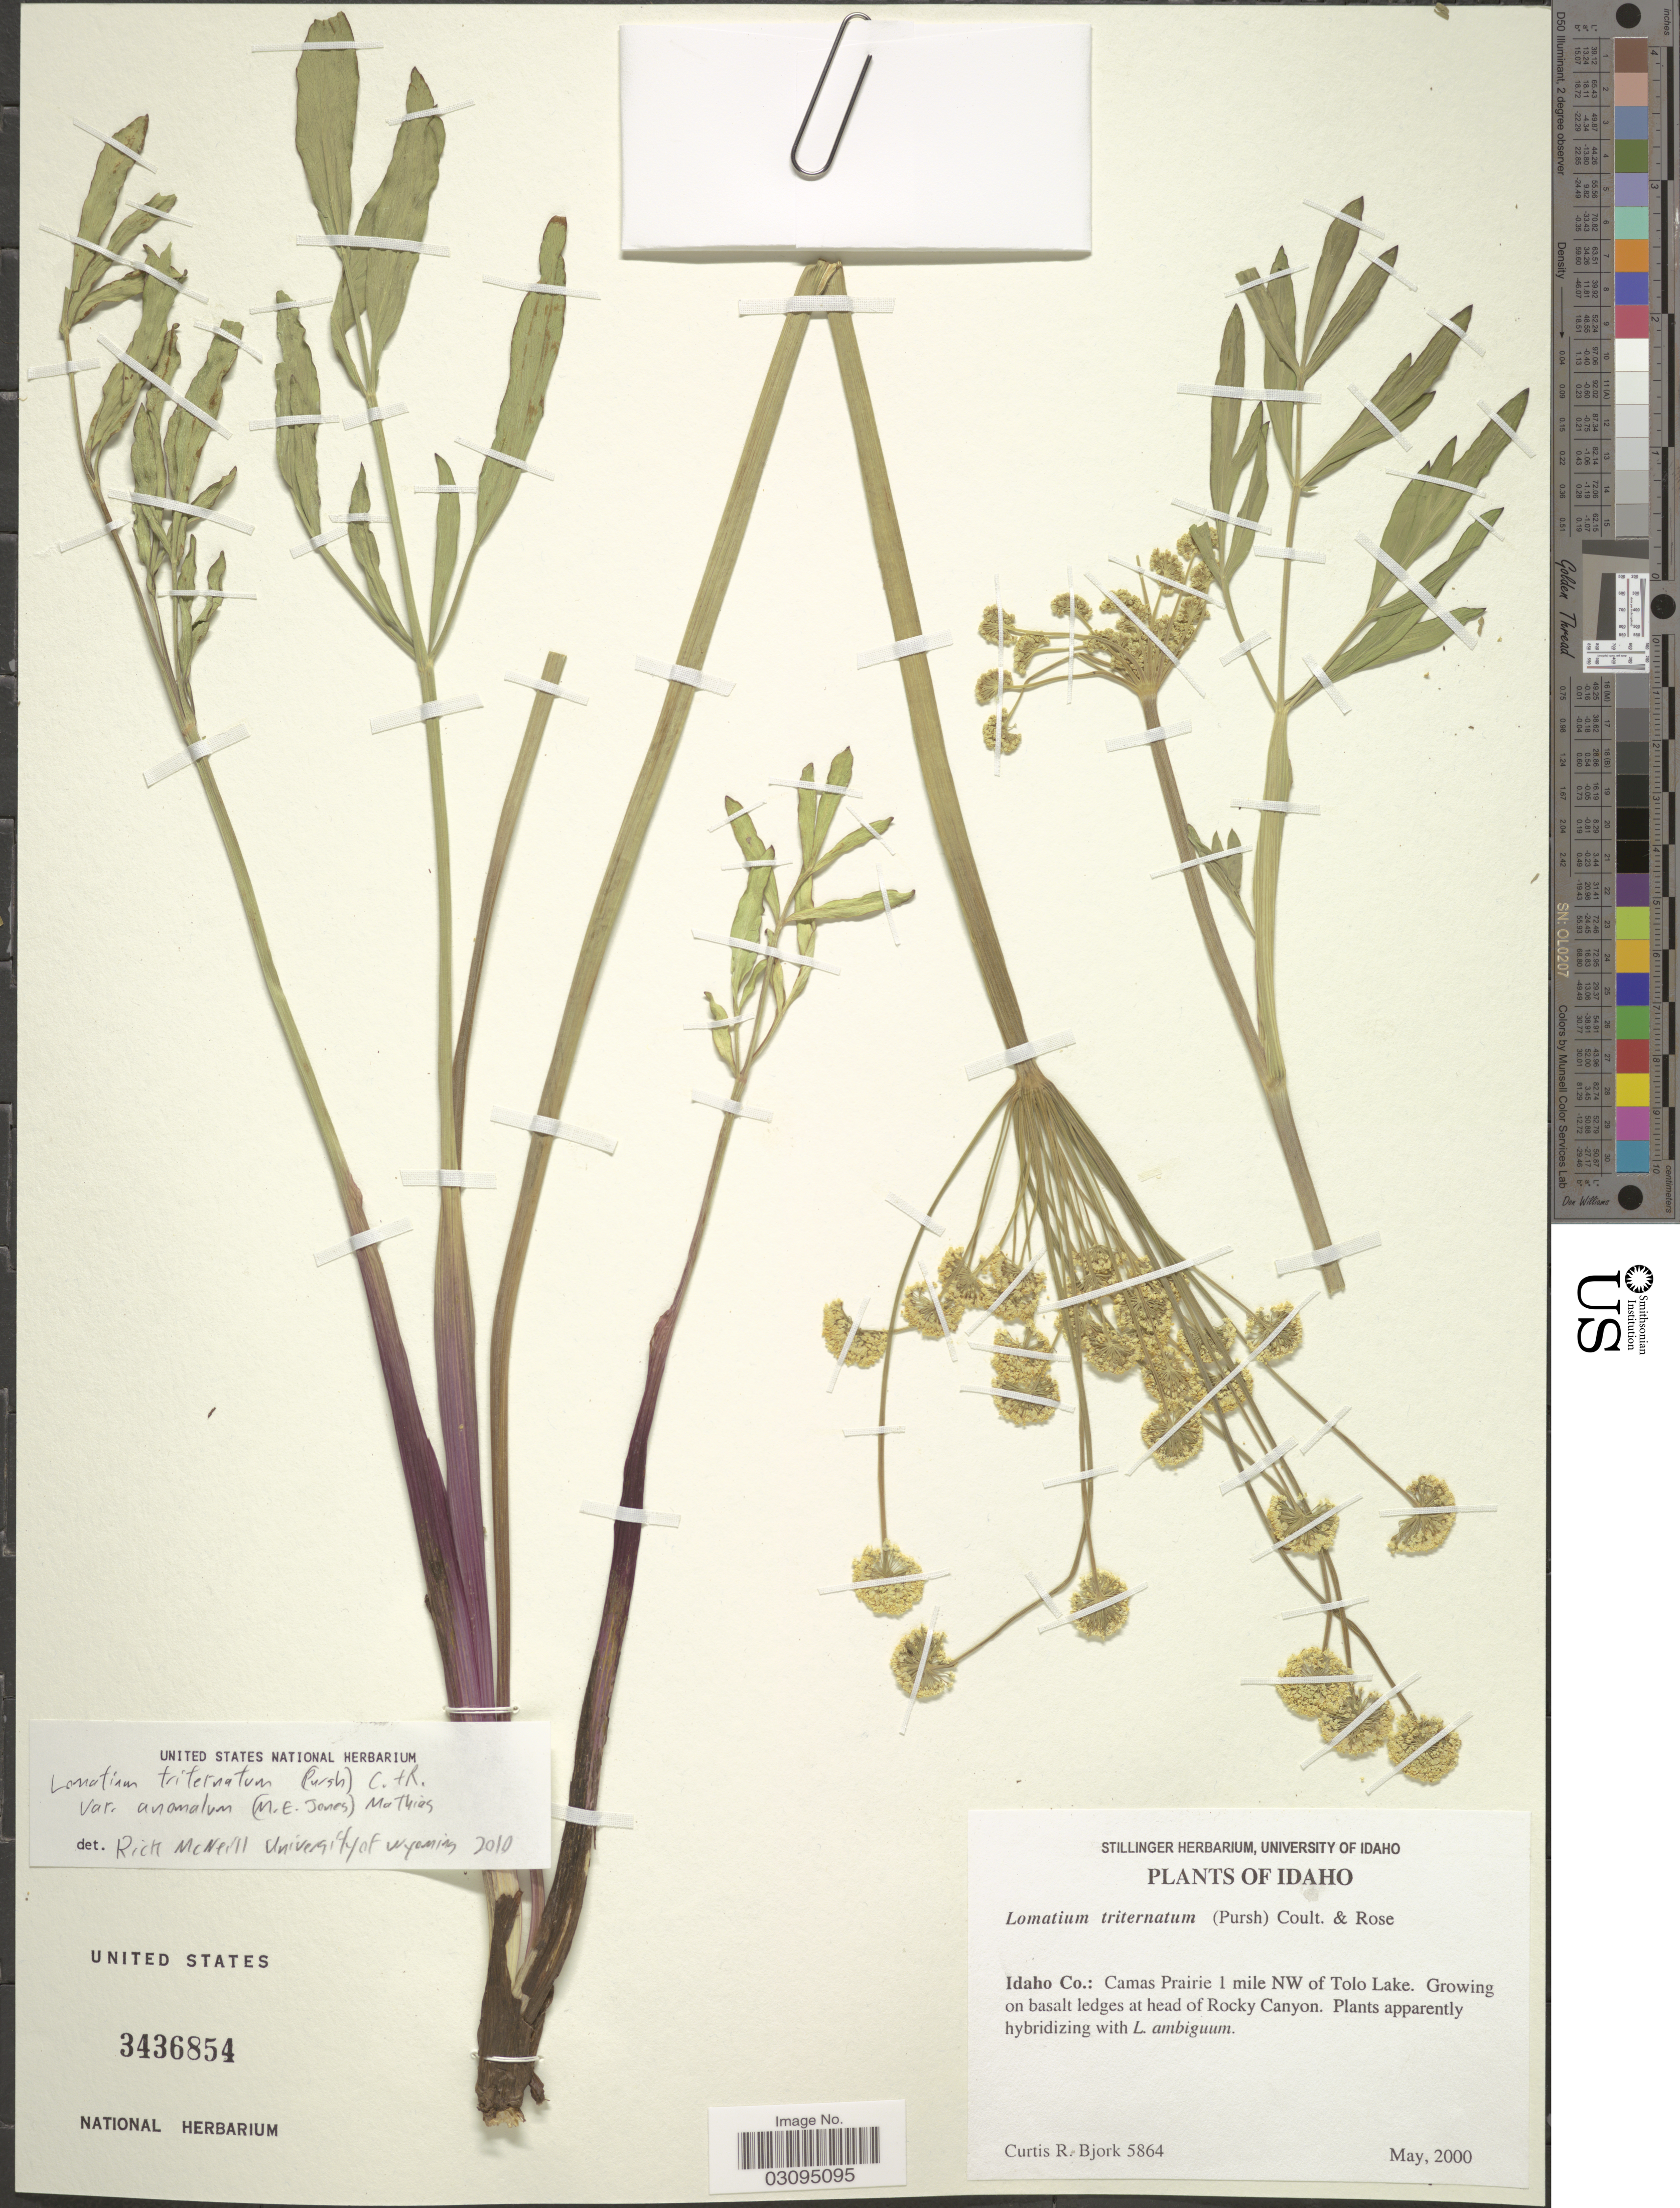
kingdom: Plantae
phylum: Tracheophyta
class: Magnoliopsida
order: Apiales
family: Apiaceae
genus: Lomatium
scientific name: Lomatium triternatum var. anomalum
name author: (M.E. Jones ex J.M. Coult. & Rose) Mathias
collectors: C. Bjork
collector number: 5864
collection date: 2000-05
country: United States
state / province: Idaho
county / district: Idaho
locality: Camas Prairie 1 mile NW of Tolo Lake. Growing on basalt ledges at head of Rocky Canyon.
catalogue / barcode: US 3436854